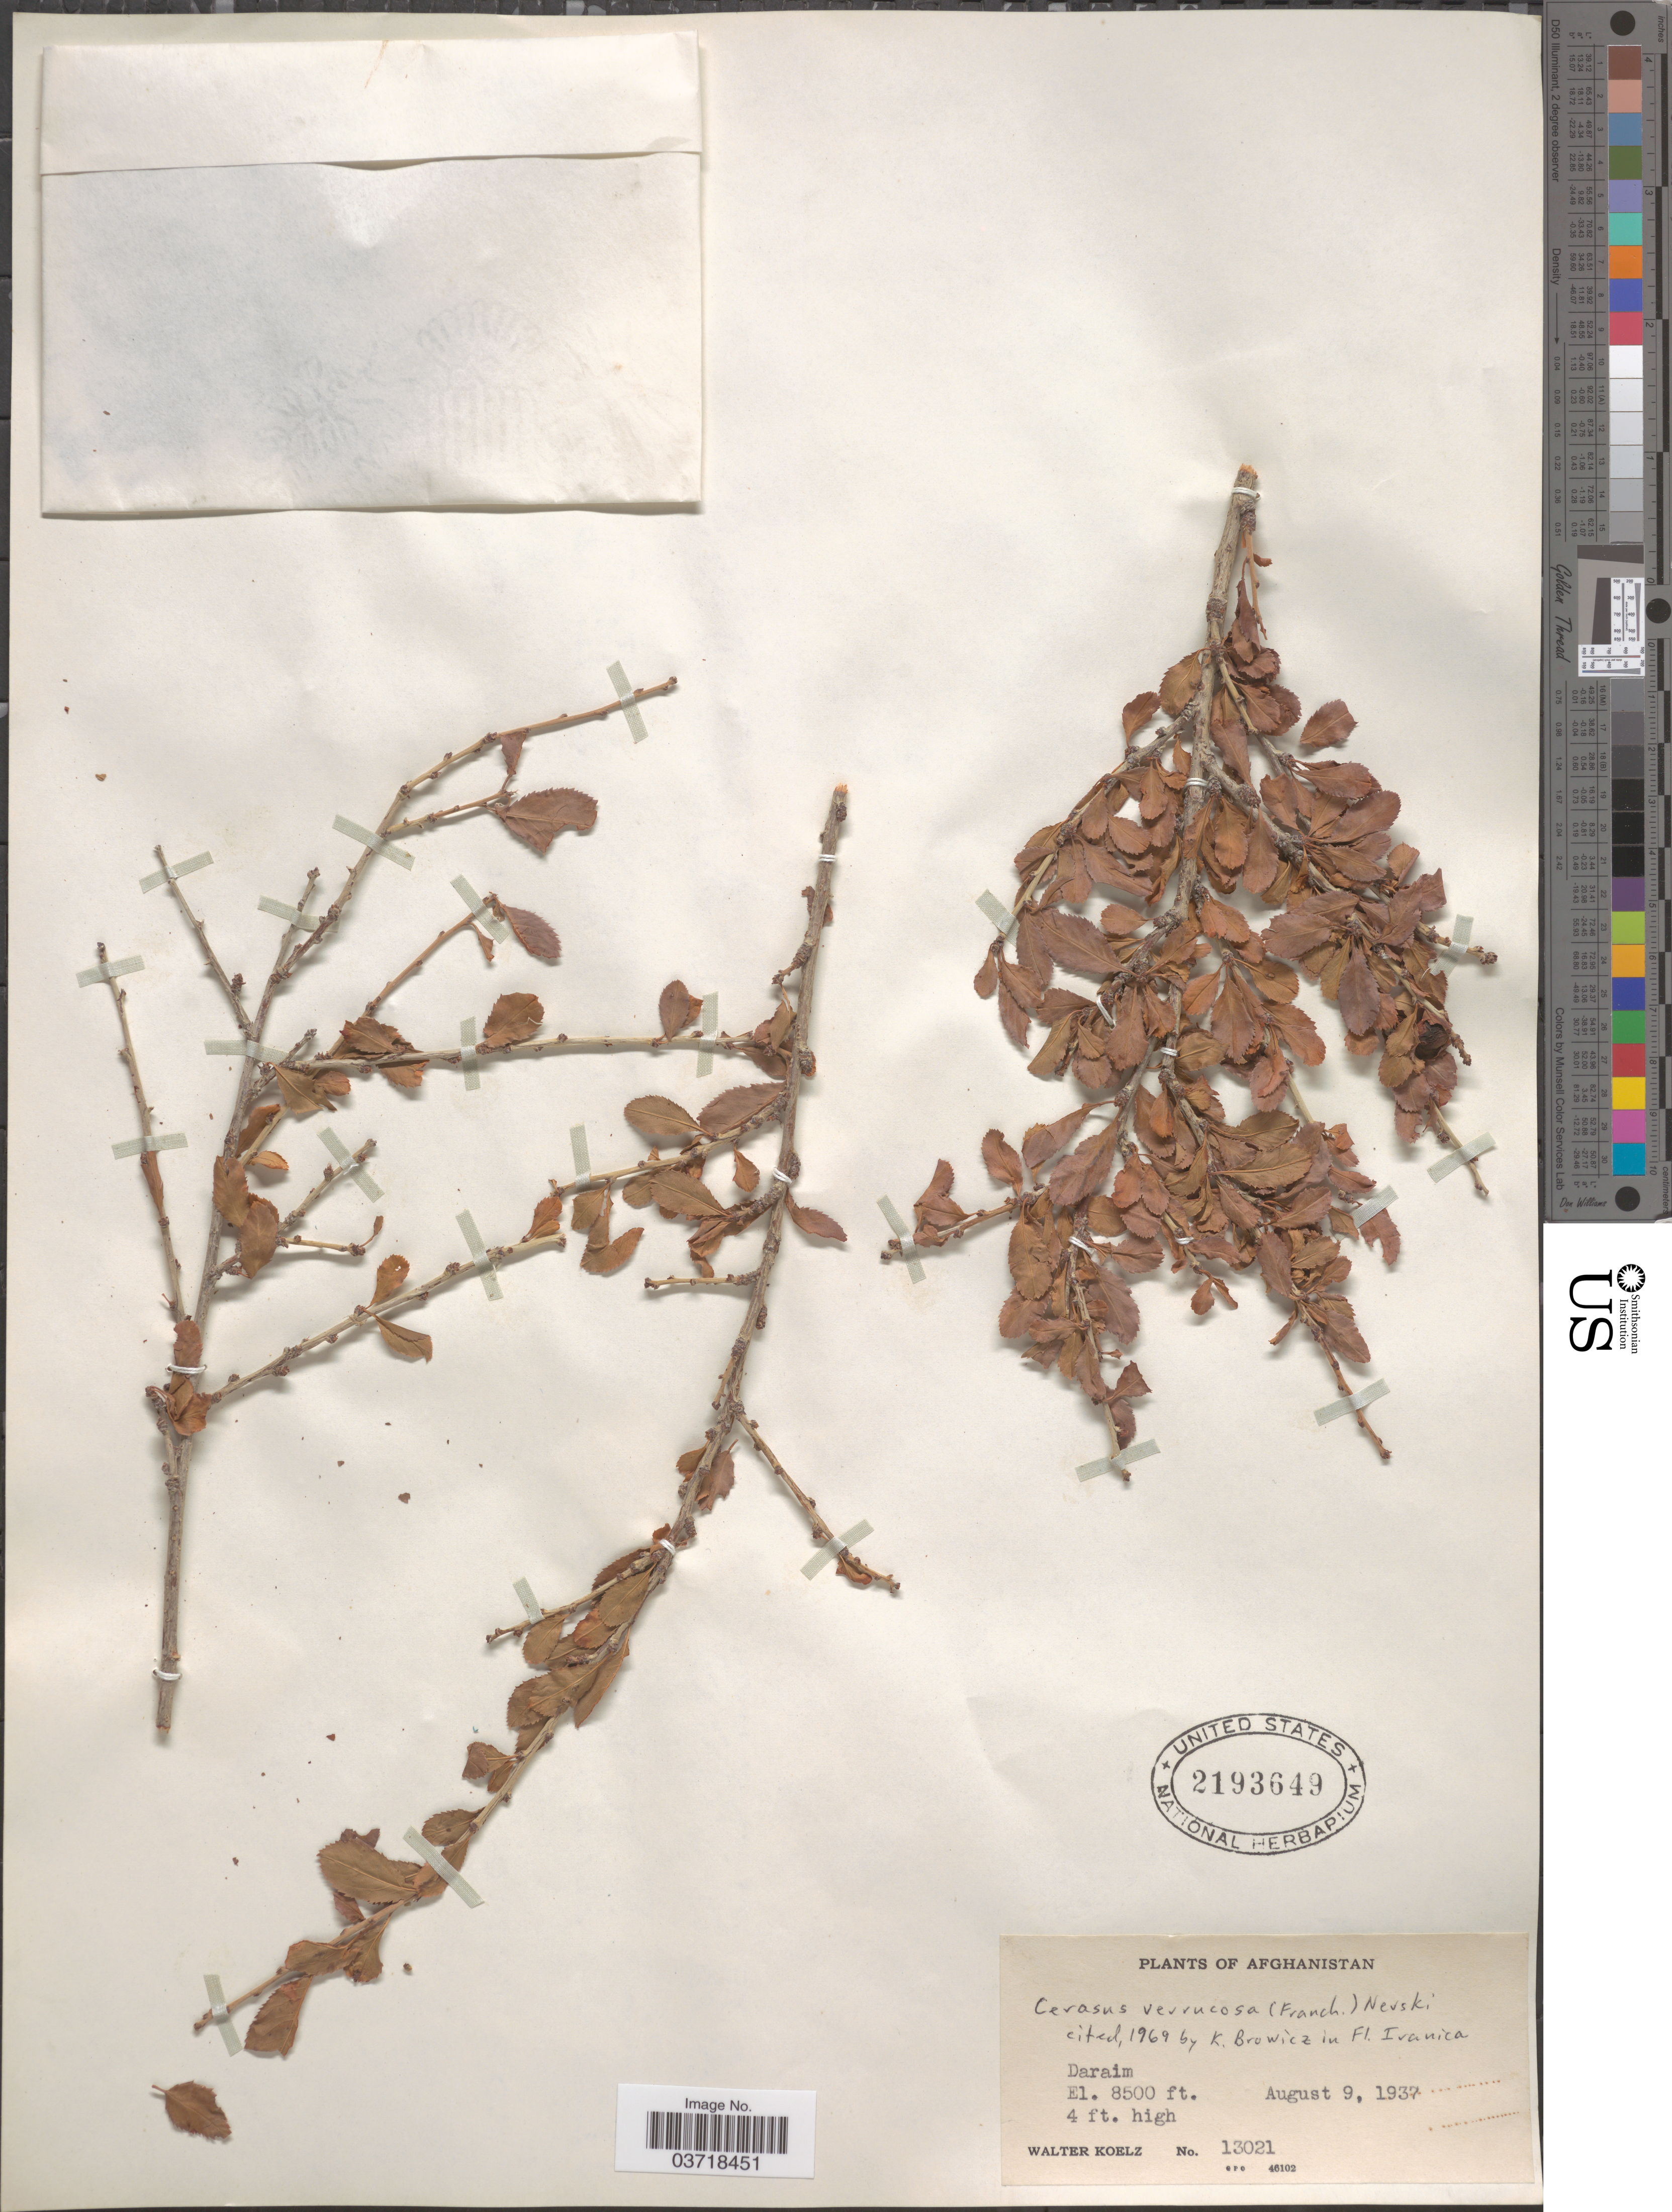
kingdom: Plantae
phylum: Tracheophyta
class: Magnoliopsida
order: Rosales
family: Rosaceae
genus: Prunus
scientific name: Prunus verrucosa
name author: Franch.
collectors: W. N. Koelz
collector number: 13021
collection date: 1937-08-09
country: Afghanistan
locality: Daraim.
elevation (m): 2591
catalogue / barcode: US 2193649